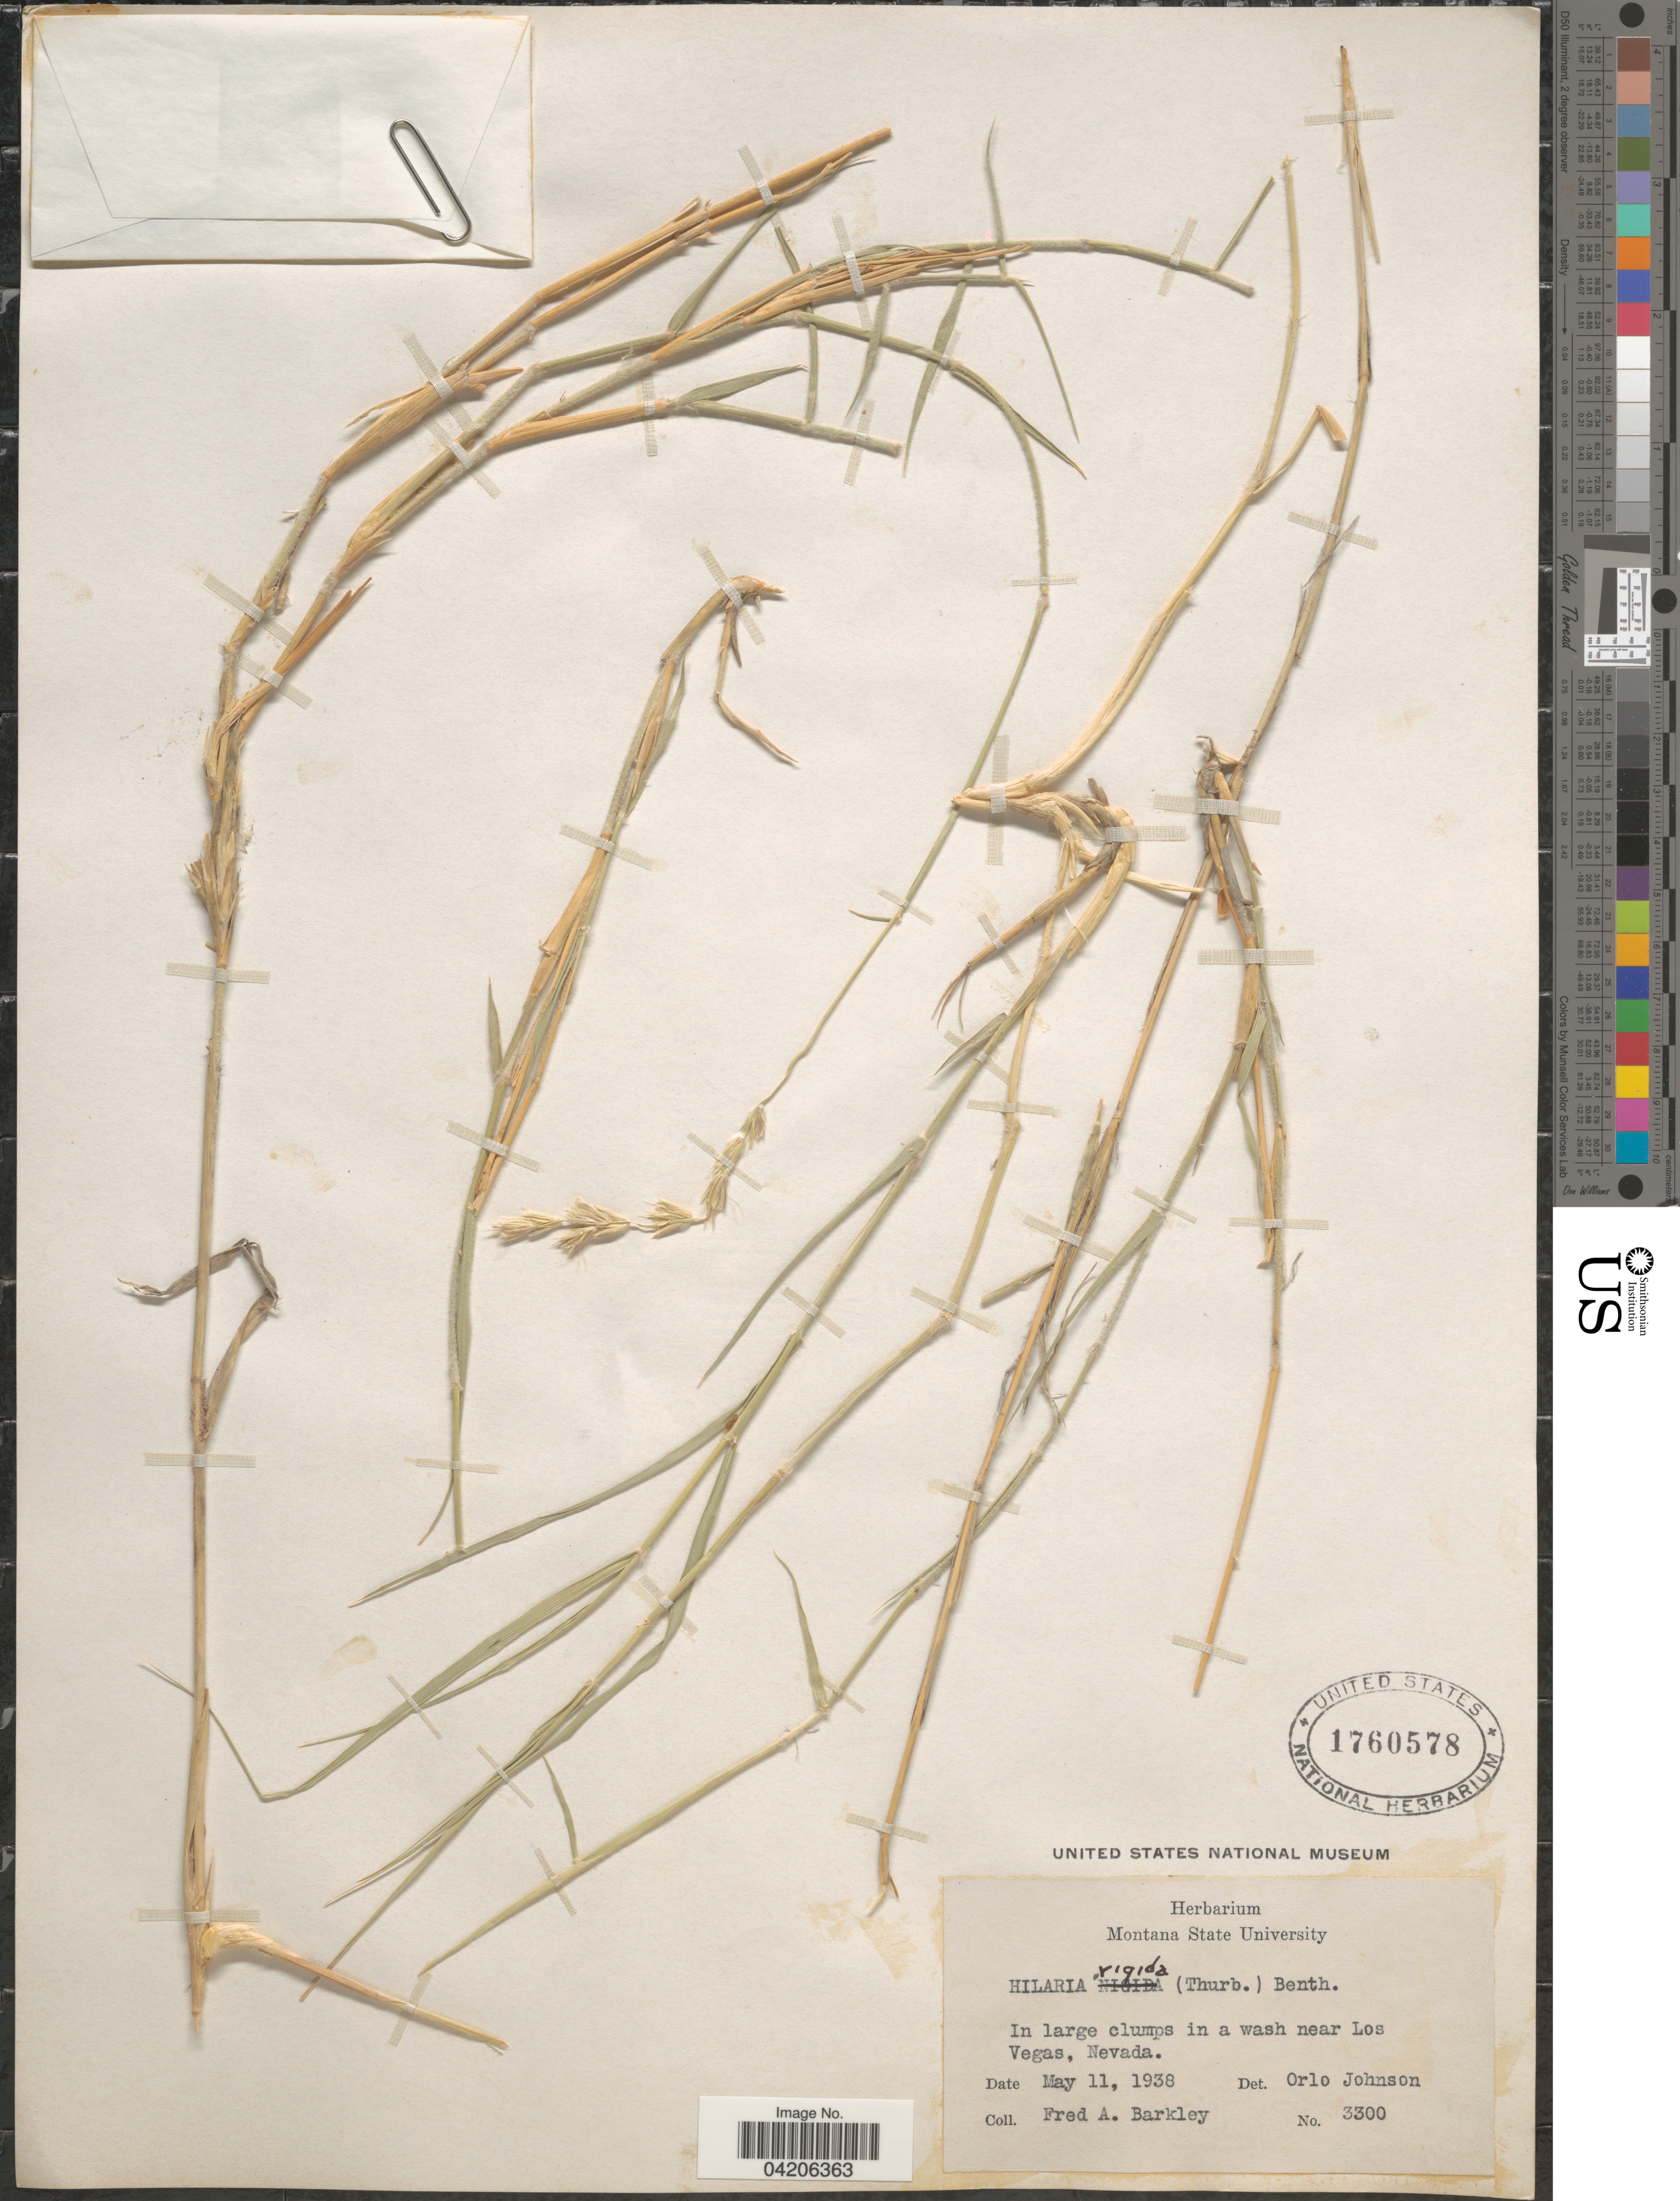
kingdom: Plantae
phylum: Tracheophyta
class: Liliopsida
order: Poales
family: Poaceae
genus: Hilaria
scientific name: Hilaria rigida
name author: (Thurb.) Benth. ex Scribn.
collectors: F. A. Barkley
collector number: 3300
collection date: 1938-05-11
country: United States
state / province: Nevada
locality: Near Los Vegas.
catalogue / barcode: US 1760578